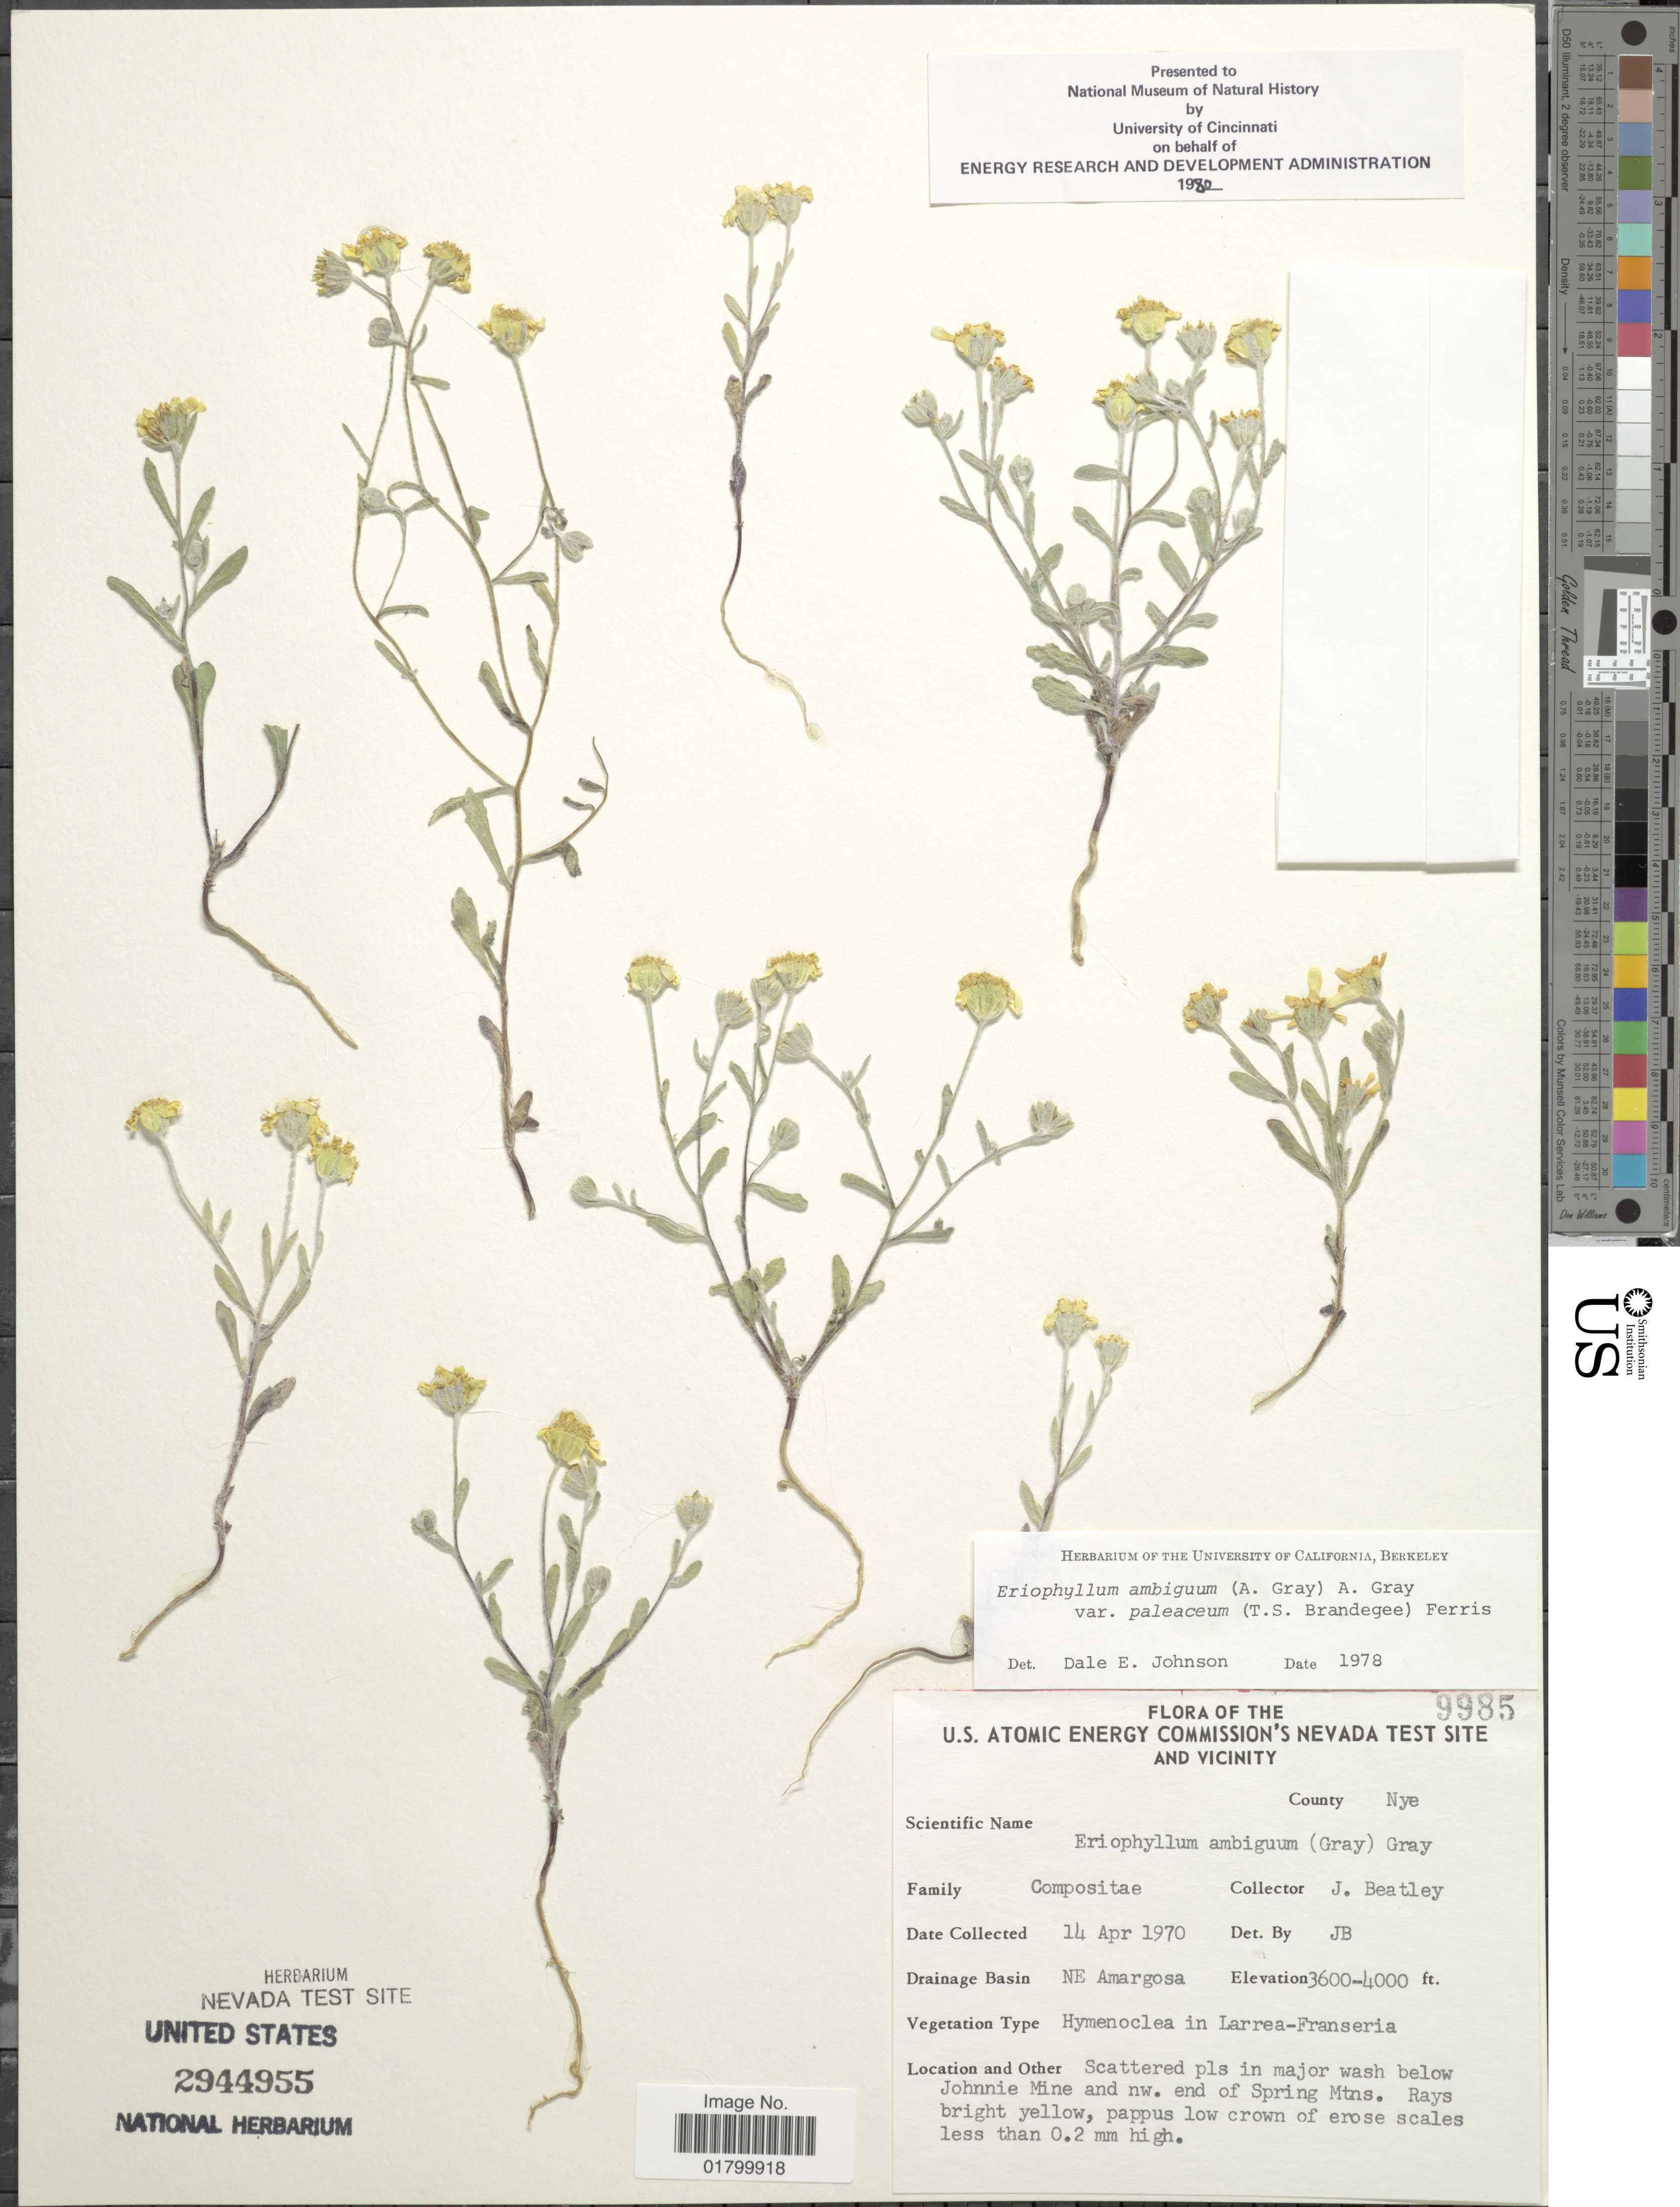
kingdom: Plantae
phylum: Tracheophyta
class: Magnoliopsida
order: Asterales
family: Asteraceae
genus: Eriophyllum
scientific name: Eriophyllum ambiguum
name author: (A. Gray) A. Gray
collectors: J. C. Beatley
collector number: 9985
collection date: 1970-04-14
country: United States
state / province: Nevada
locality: U.S. Atomic Energy Commission's Nevada Test Site And Vicinity, County Nye, Drainage Basin NE Amargosa, Scattered pls in major wash below Johnnie MIne and nw. end of Spring Mtns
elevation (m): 1097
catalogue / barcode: US 2944955